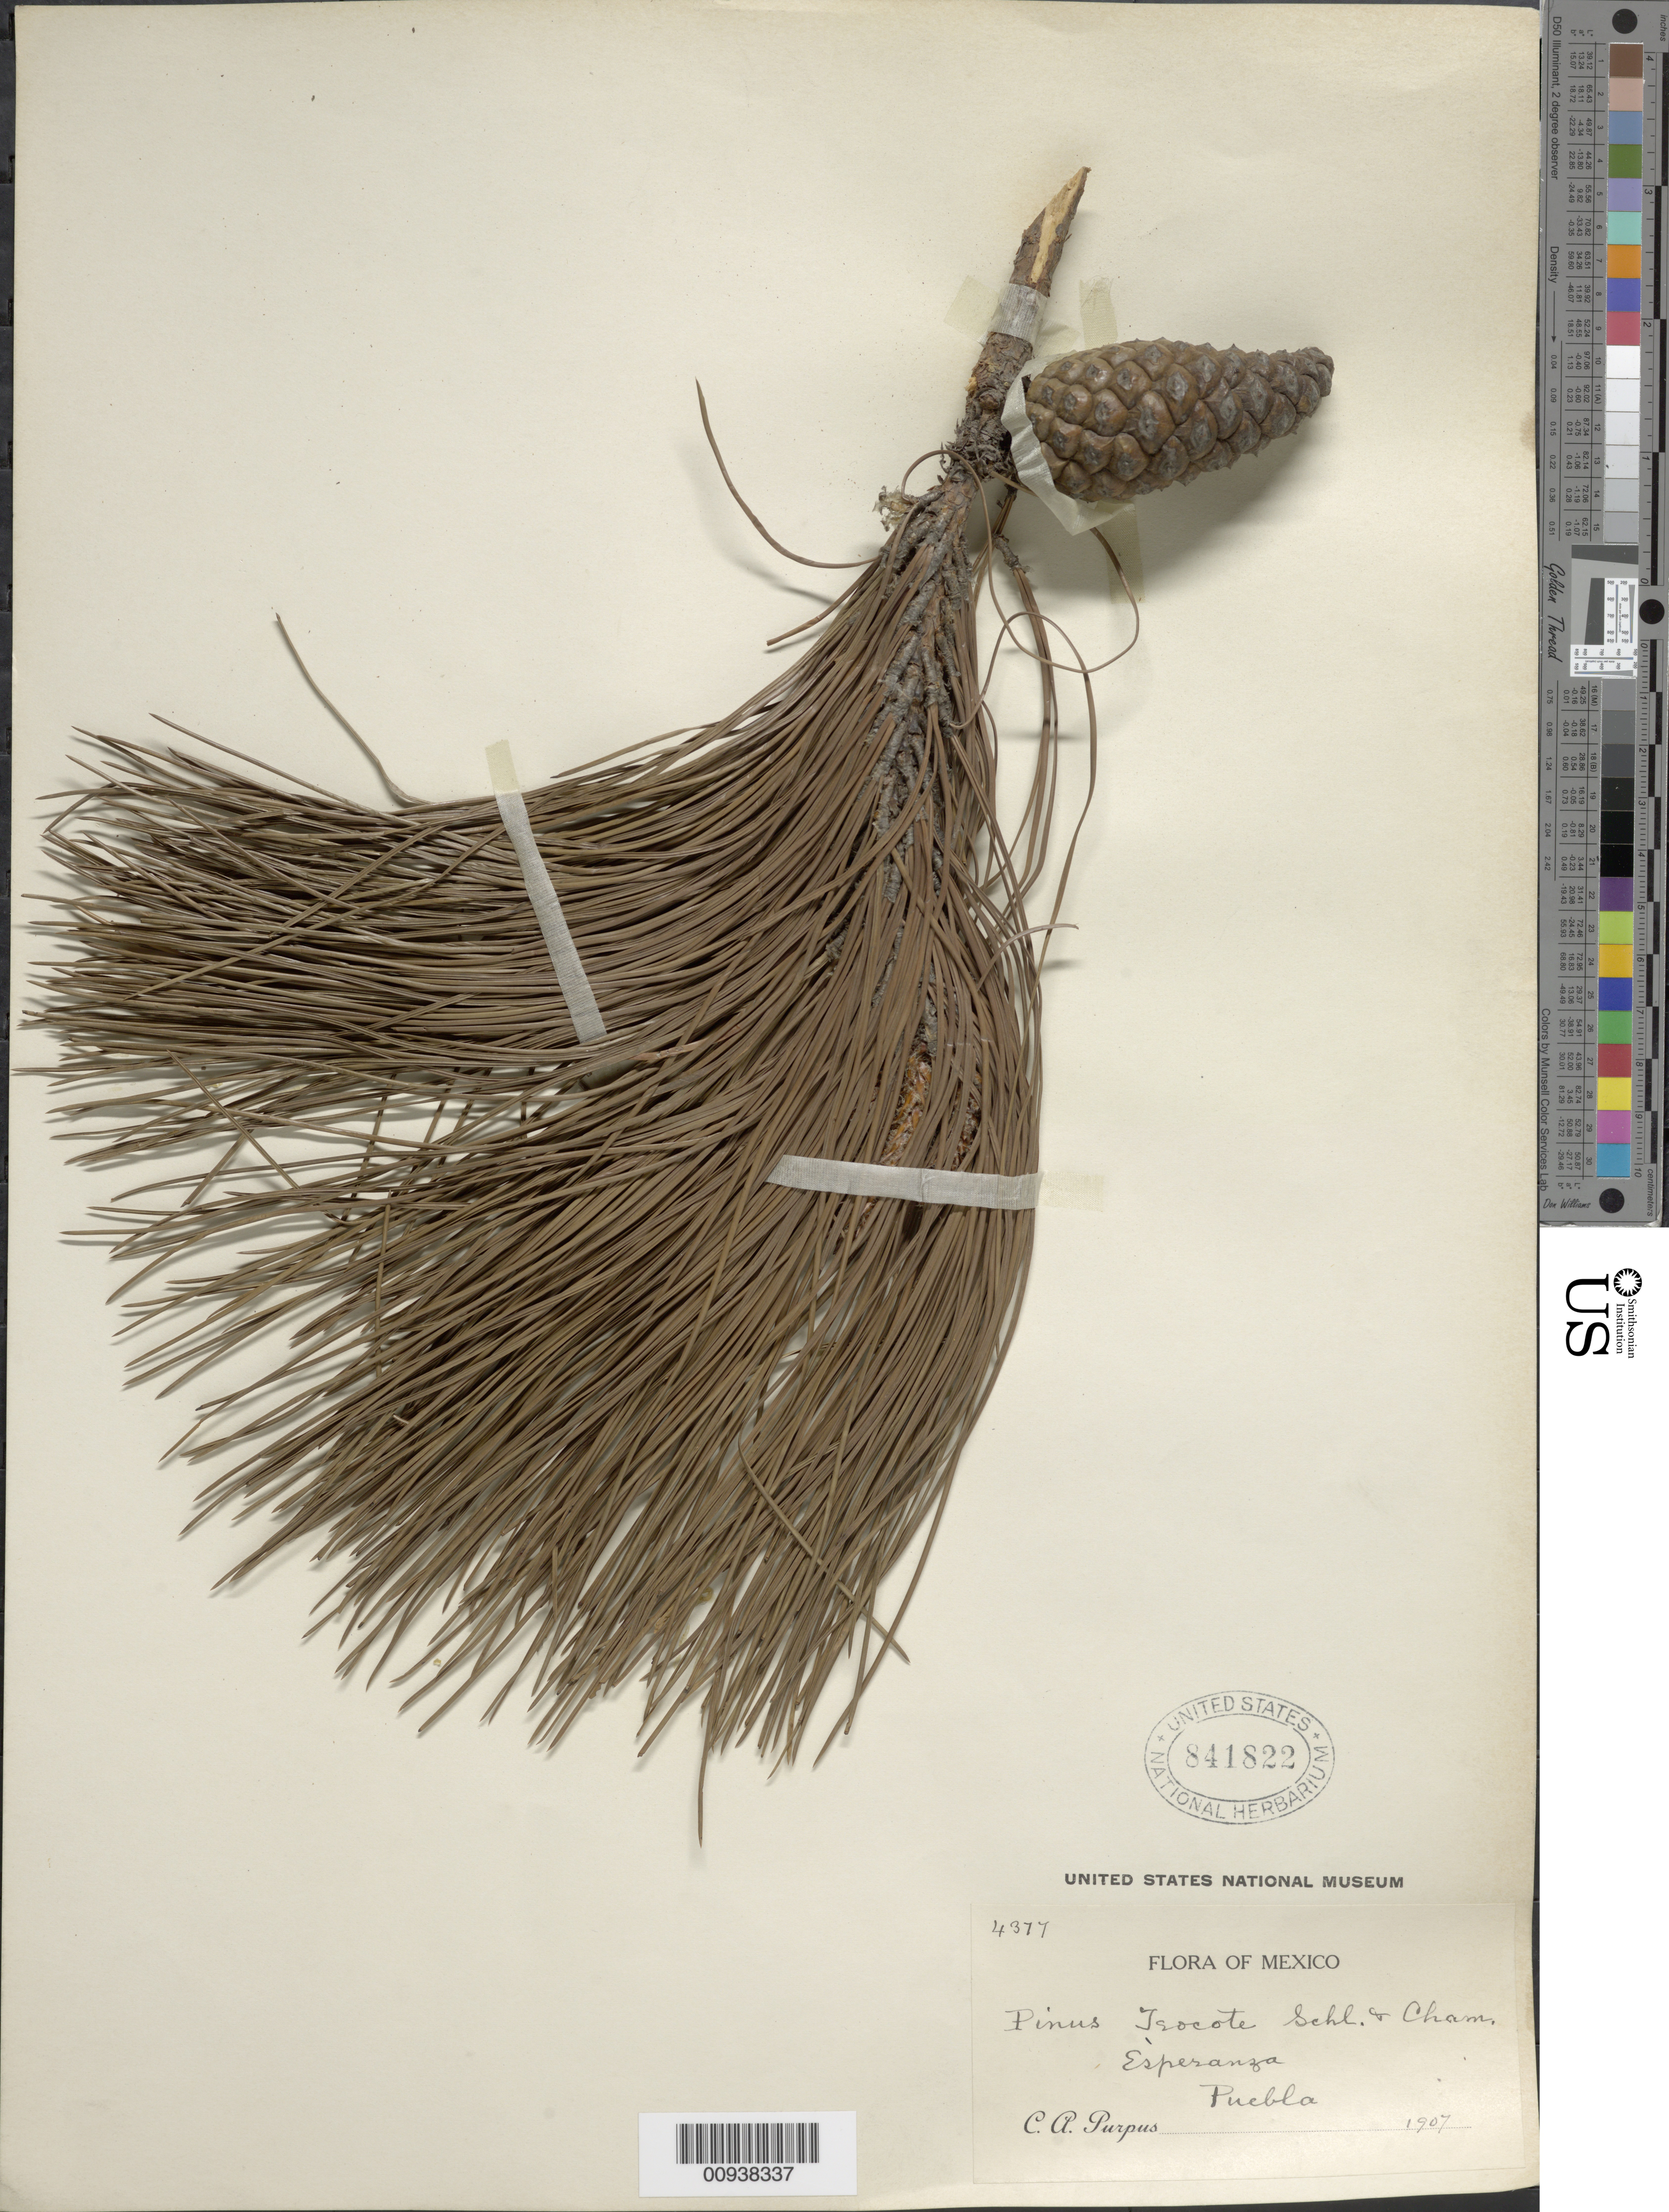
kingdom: Plantae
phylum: Tracheophyta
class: Pinopsida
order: Pinales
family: Pinaceae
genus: Pinus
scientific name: Pinus teocote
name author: Schltdl. & Cham.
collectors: C. A. Purpus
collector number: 4377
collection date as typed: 1907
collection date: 1907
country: Mexico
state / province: Puebla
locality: Esperanza.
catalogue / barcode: US 841822